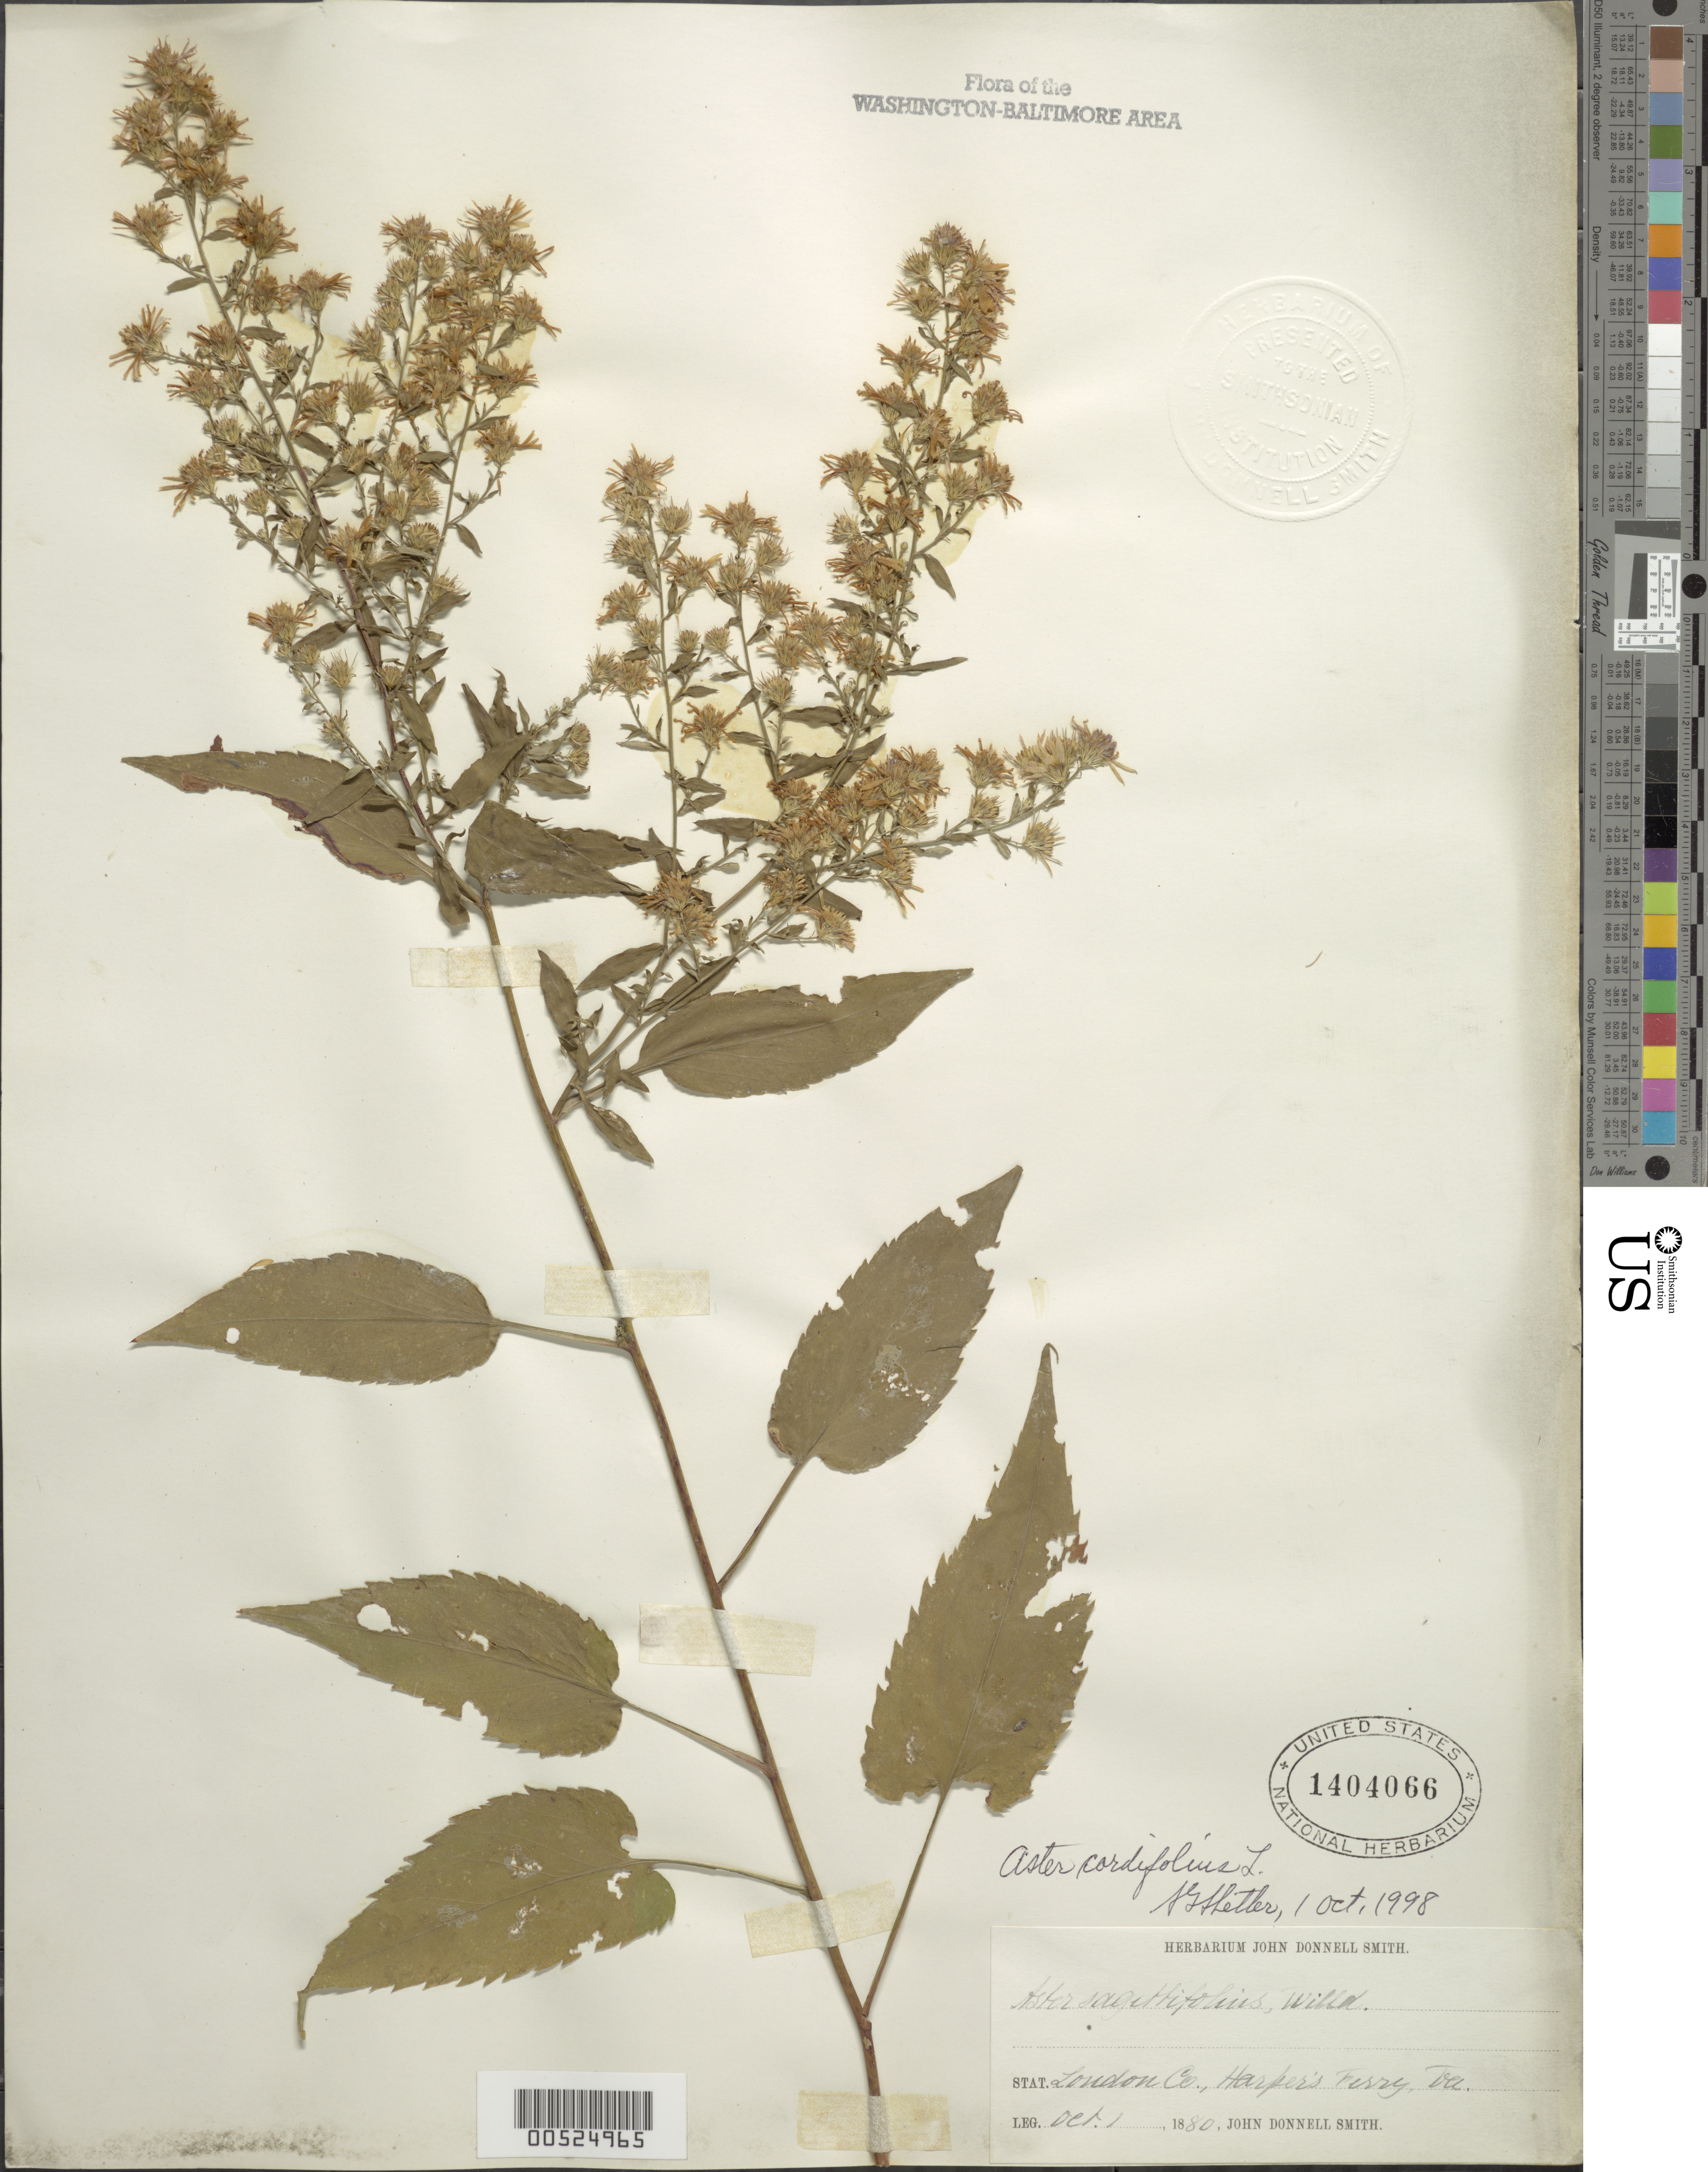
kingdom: Plantae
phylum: Tracheophyta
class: Magnoliopsida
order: Asterales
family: Asteraceae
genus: Symphyotrichum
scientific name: Symphyotrichum cordifolium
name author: (L.) G.L. Nesom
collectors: J. Donnell Smith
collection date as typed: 01 Oct 1880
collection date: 1880-10-01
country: United States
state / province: Virginia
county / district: Loudoun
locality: Harper's Ferry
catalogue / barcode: US 1404066